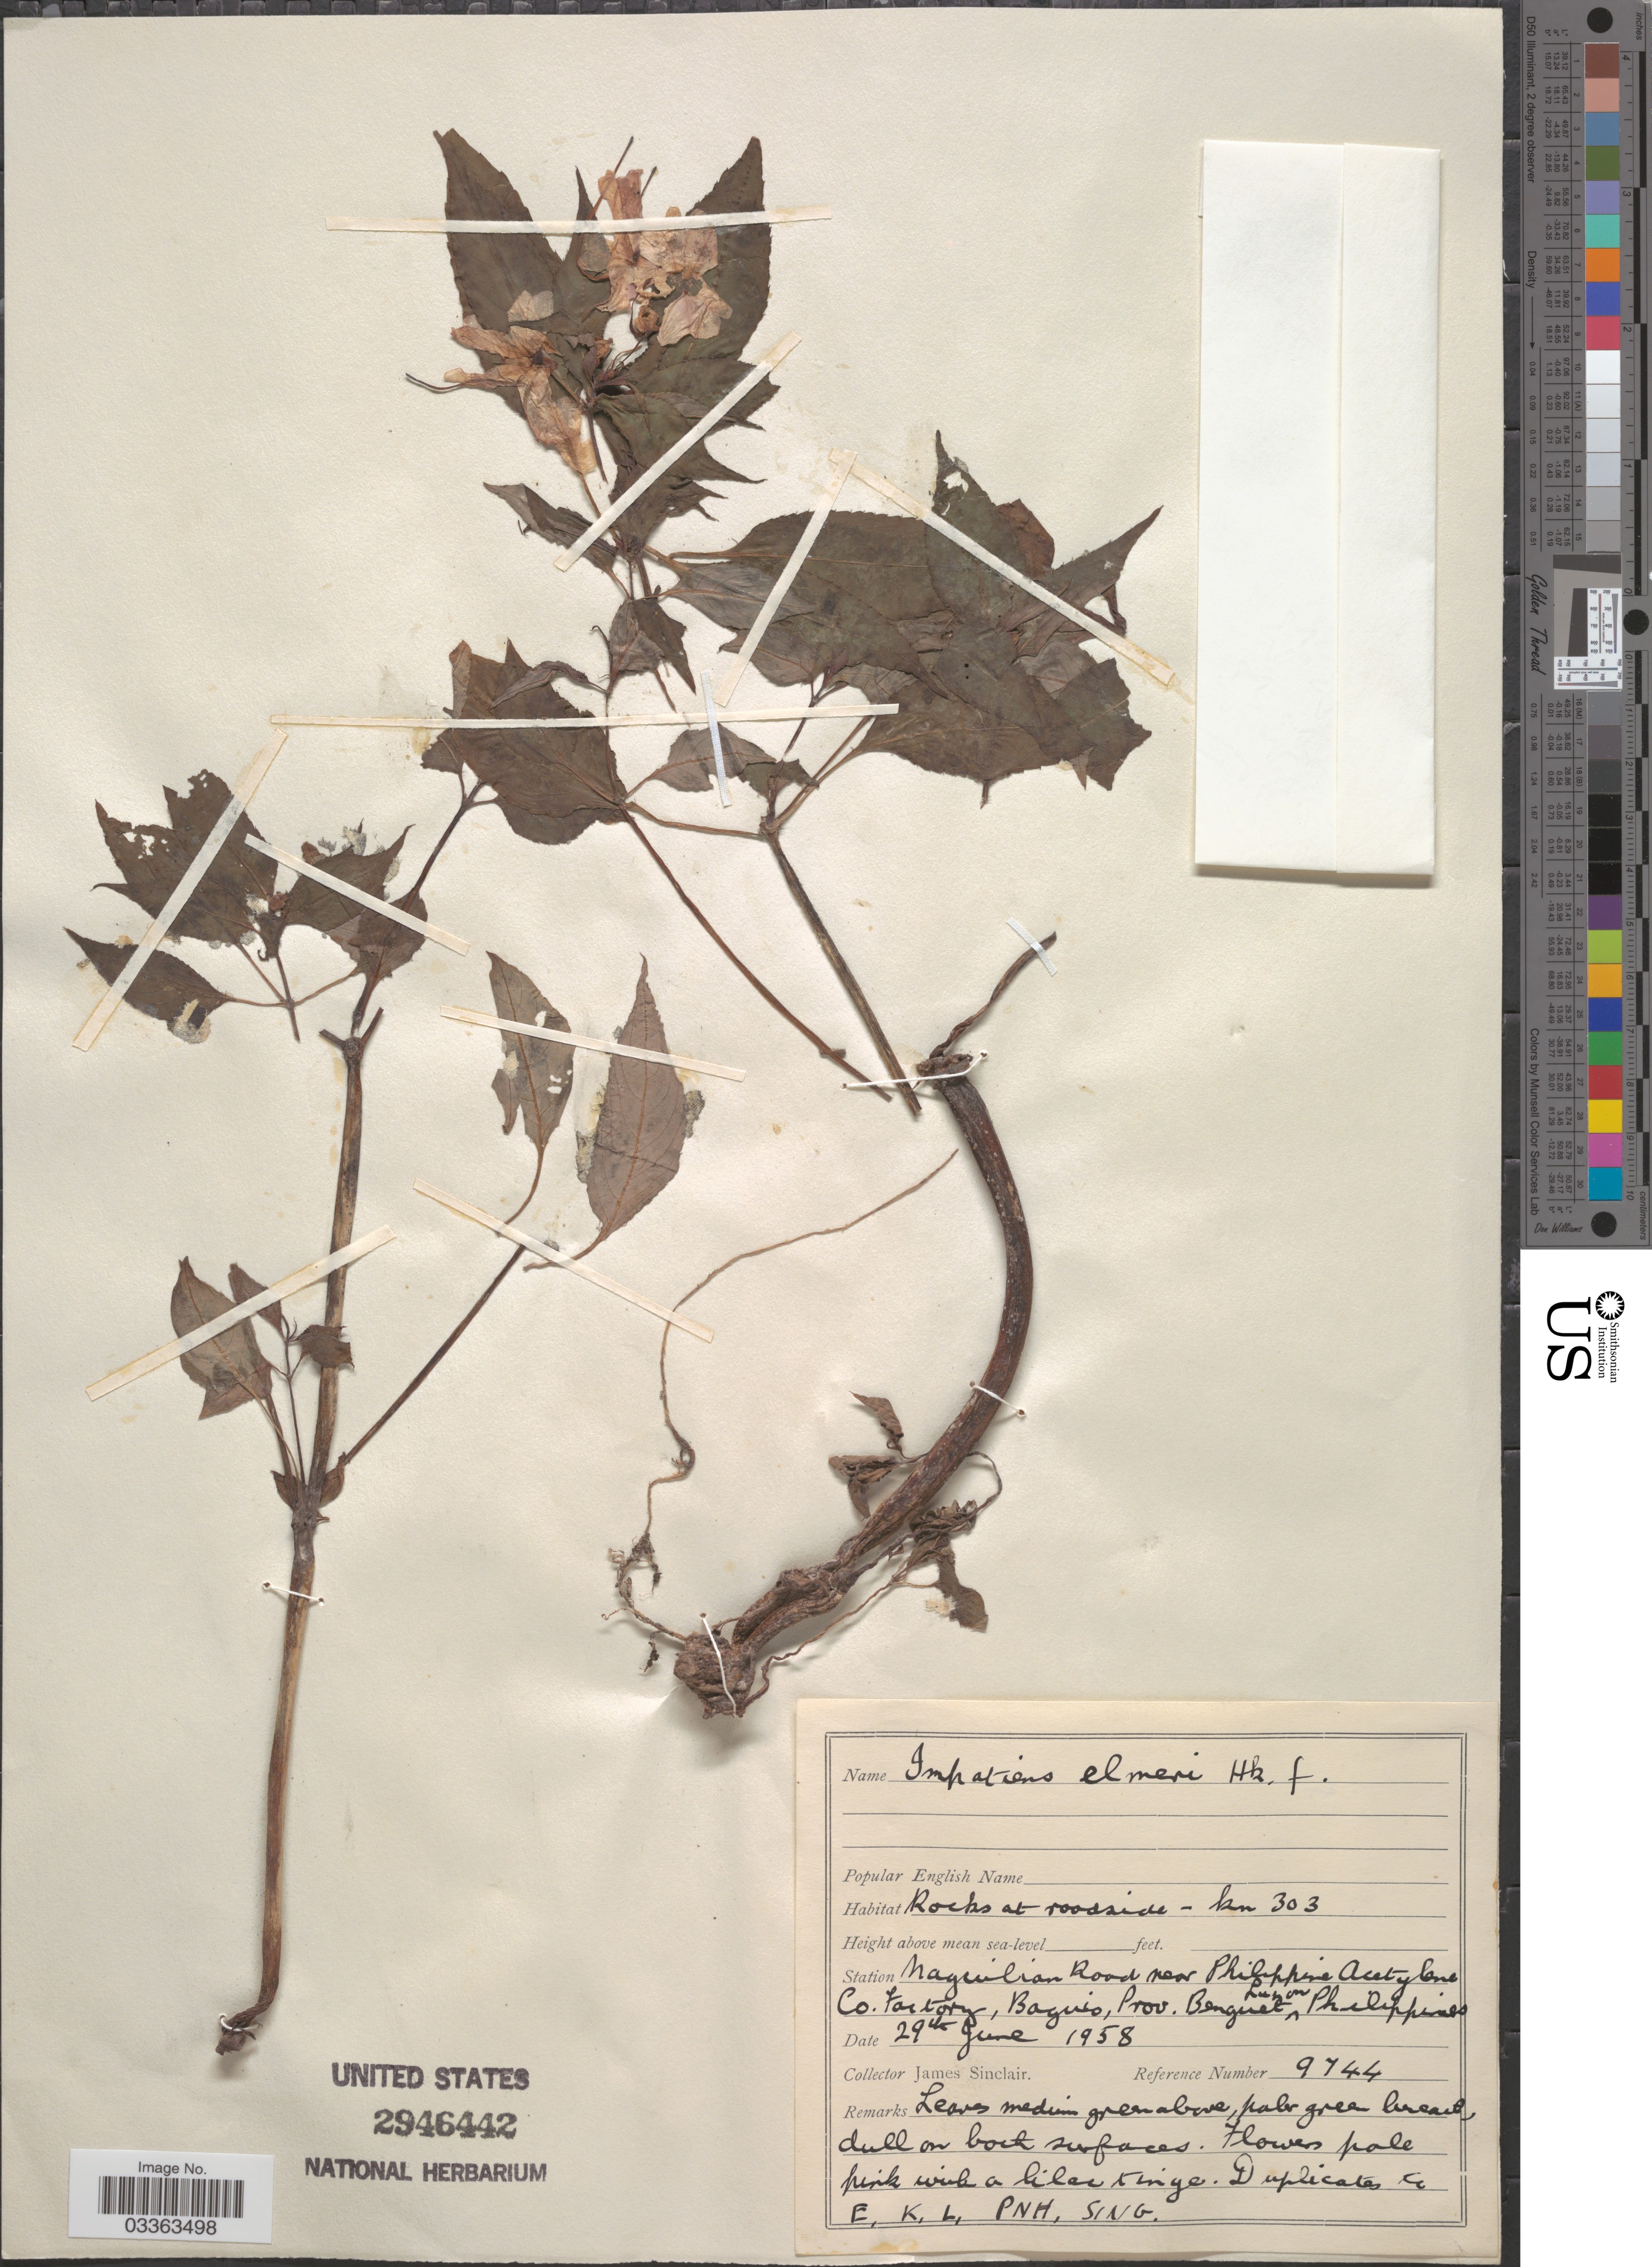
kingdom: Plantae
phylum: Tracheophyta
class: Magnoliopsida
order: Ericales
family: Balsaminaceae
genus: Impatiens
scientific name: Impatiens elmeri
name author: Hook. f.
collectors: J. Sinclair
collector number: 9744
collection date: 1958-06-29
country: Philippines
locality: Station Naguilian Road near Philippine Acetylene Co. Factory, Baguio, Prov. Benguet, Luzon.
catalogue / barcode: US 2946442